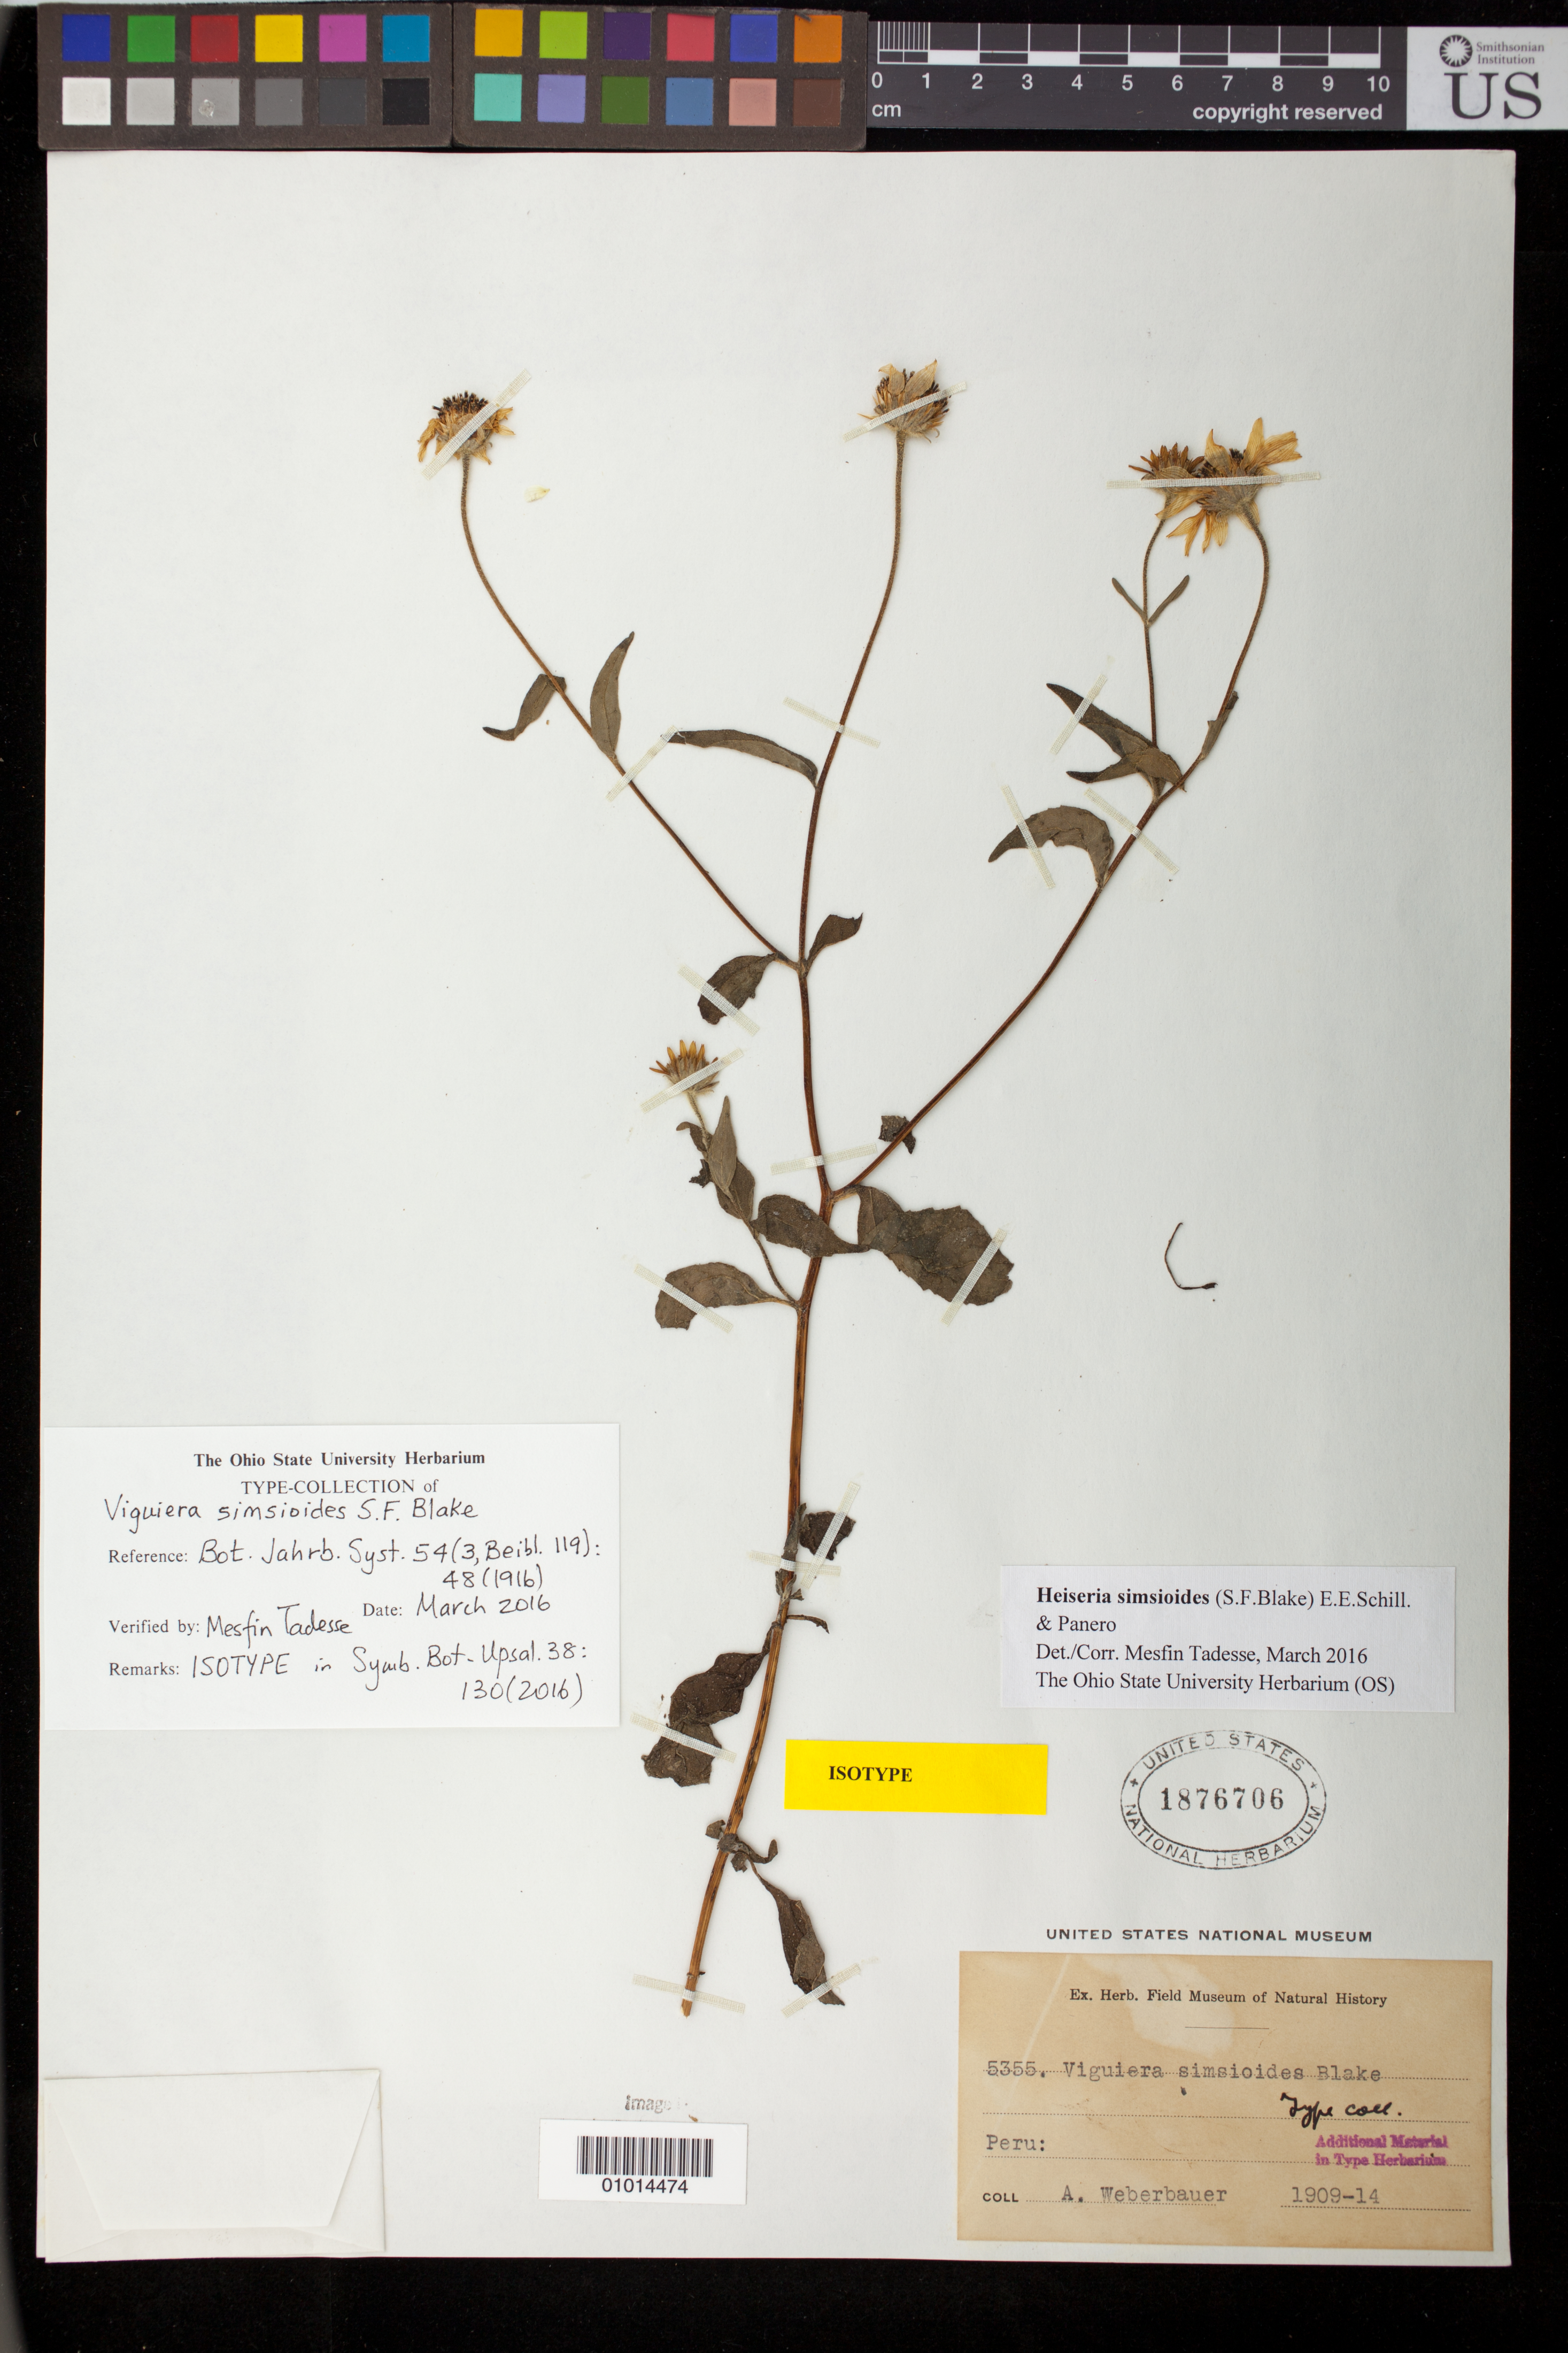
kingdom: Plantae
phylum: Tracheophyta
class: Magnoliopsida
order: Asterales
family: Asteraceae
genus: Viguiera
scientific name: Viguiera simsioides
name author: S.F. Blake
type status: Isotype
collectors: A. Weberbauer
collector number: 5355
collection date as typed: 1909 to -- --- 1914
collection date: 1909/1914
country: Peru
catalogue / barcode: US 1876706